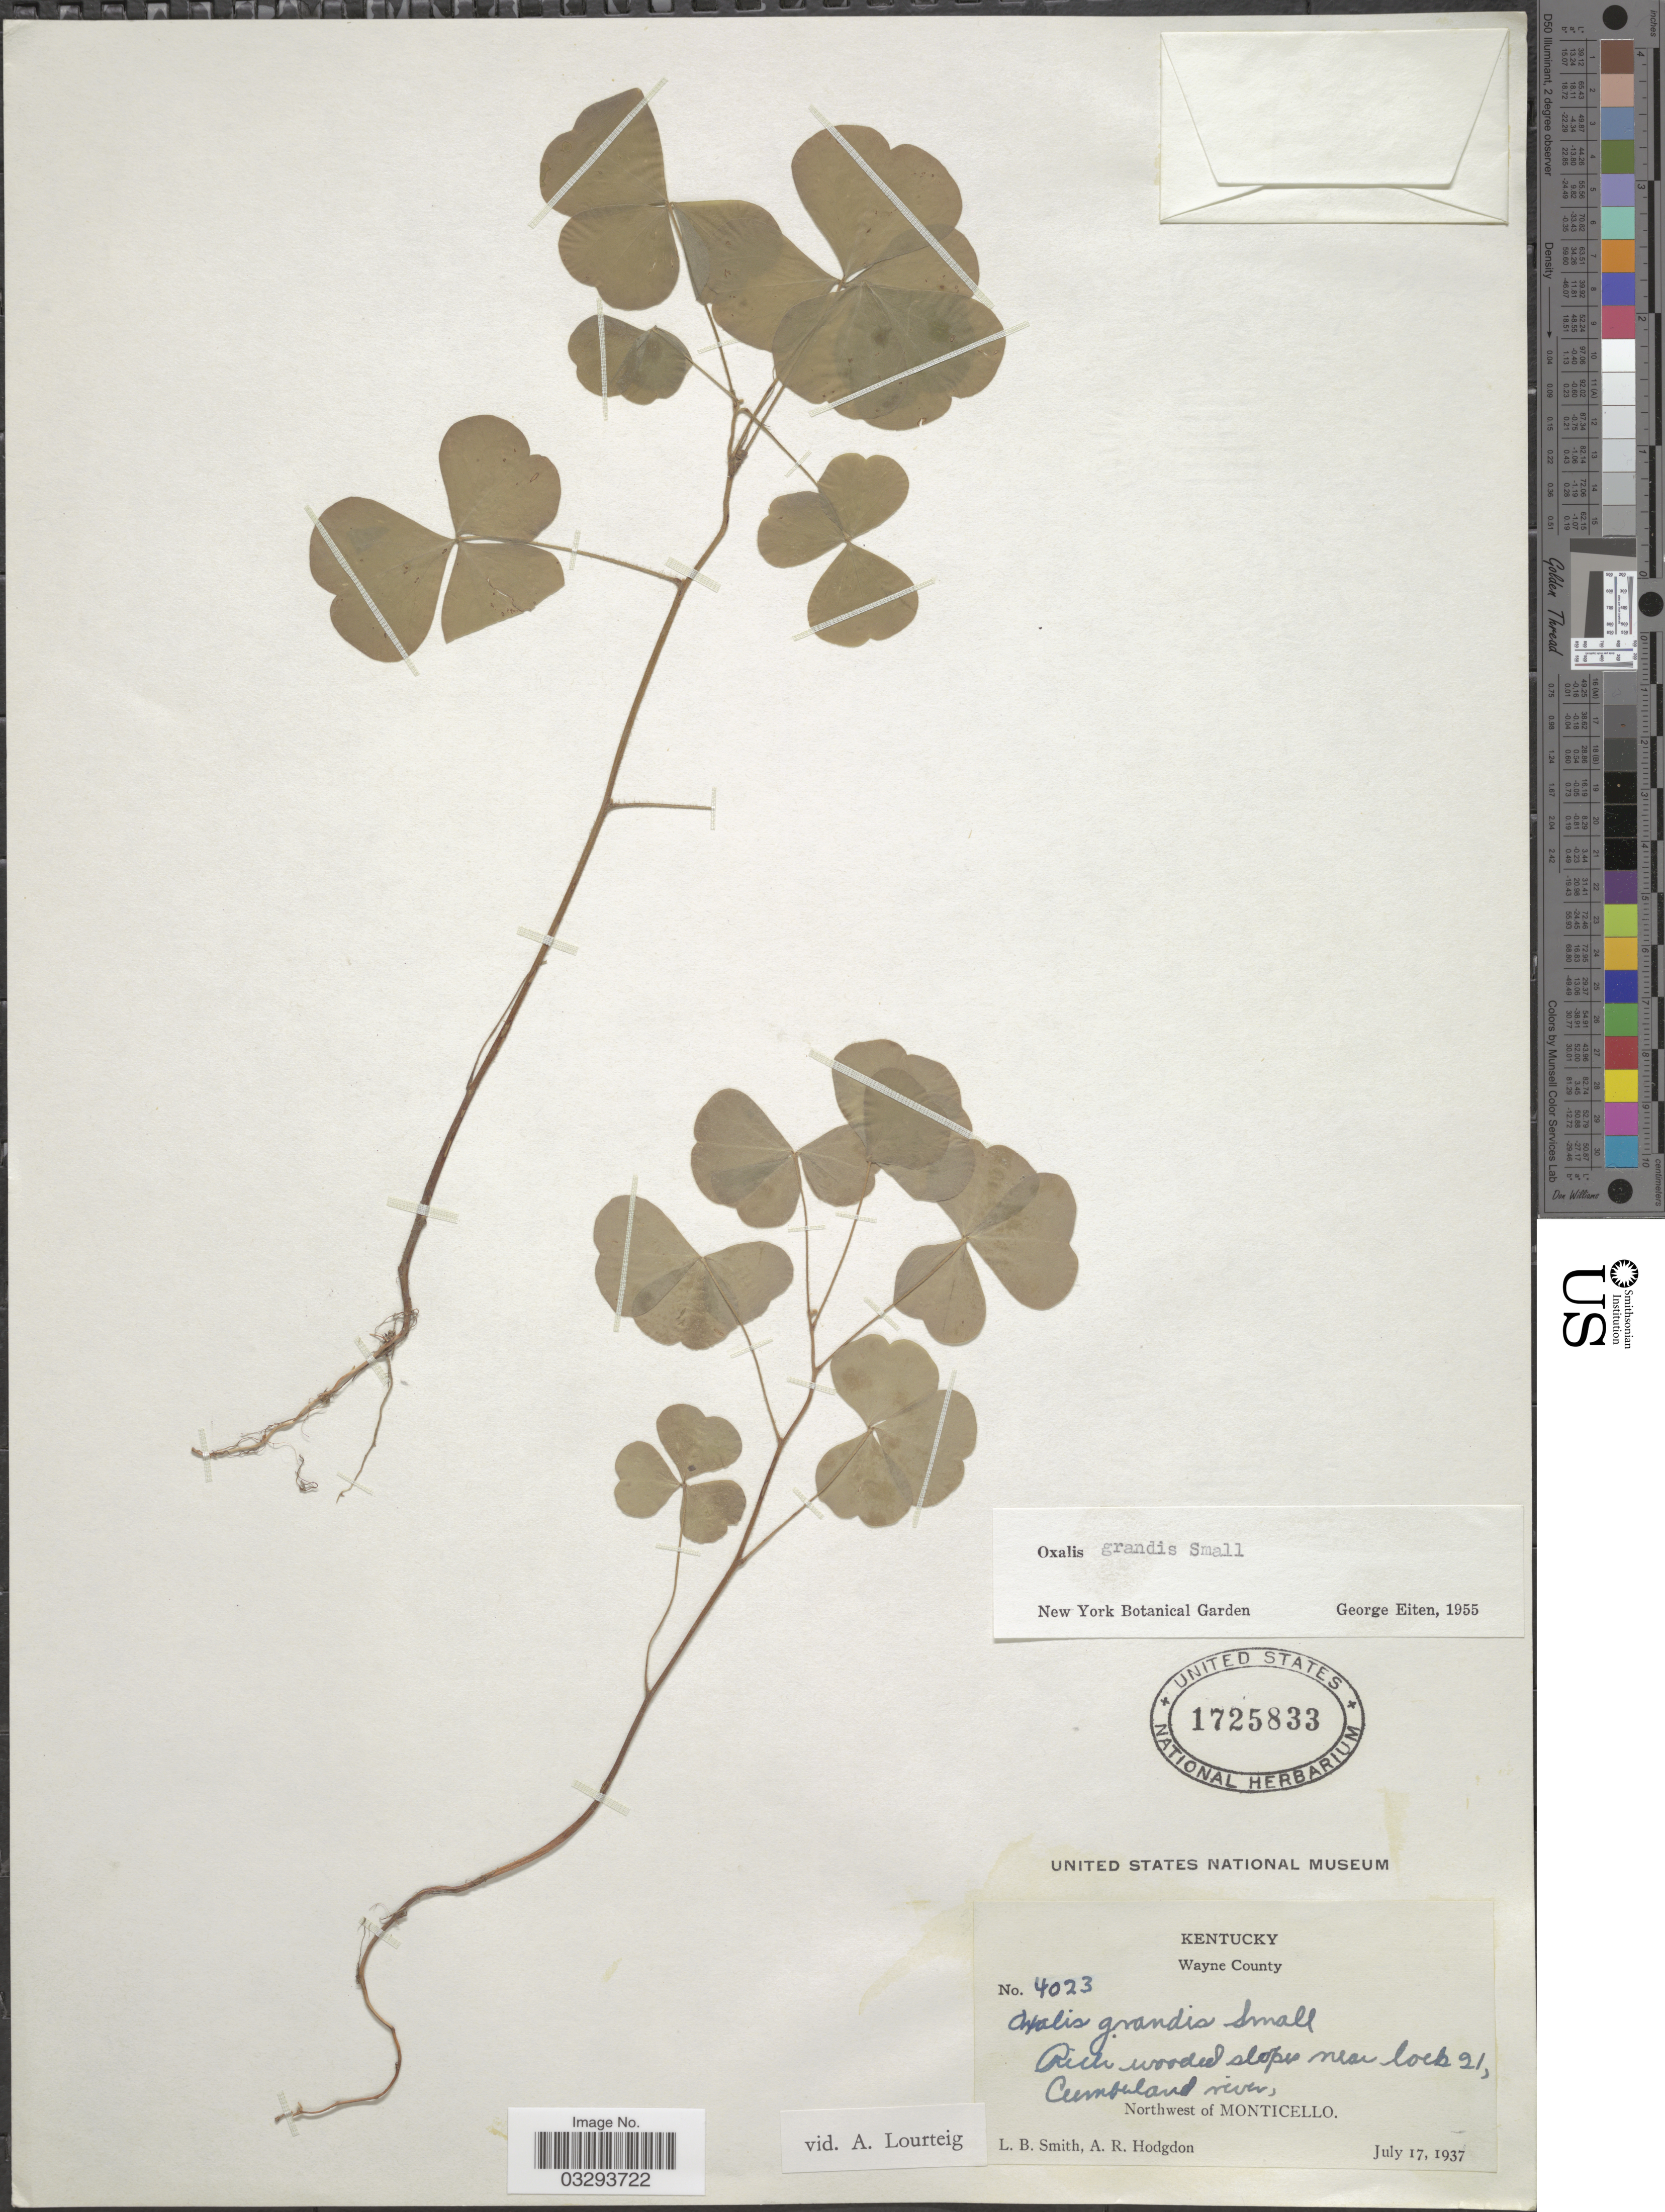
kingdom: Plantae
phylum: Tracheophyta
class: Magnoliopsida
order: Oxalidales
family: Oxalidaceae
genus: Oxalis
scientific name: Oxalis grandis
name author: Small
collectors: L. Smith & A. R. Hodgdon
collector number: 4023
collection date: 1937-07-17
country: United States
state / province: Kentucky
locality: Wayne County. Near lock 21, Cumberland river, Northwest of Monticello.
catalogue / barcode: US 1725833